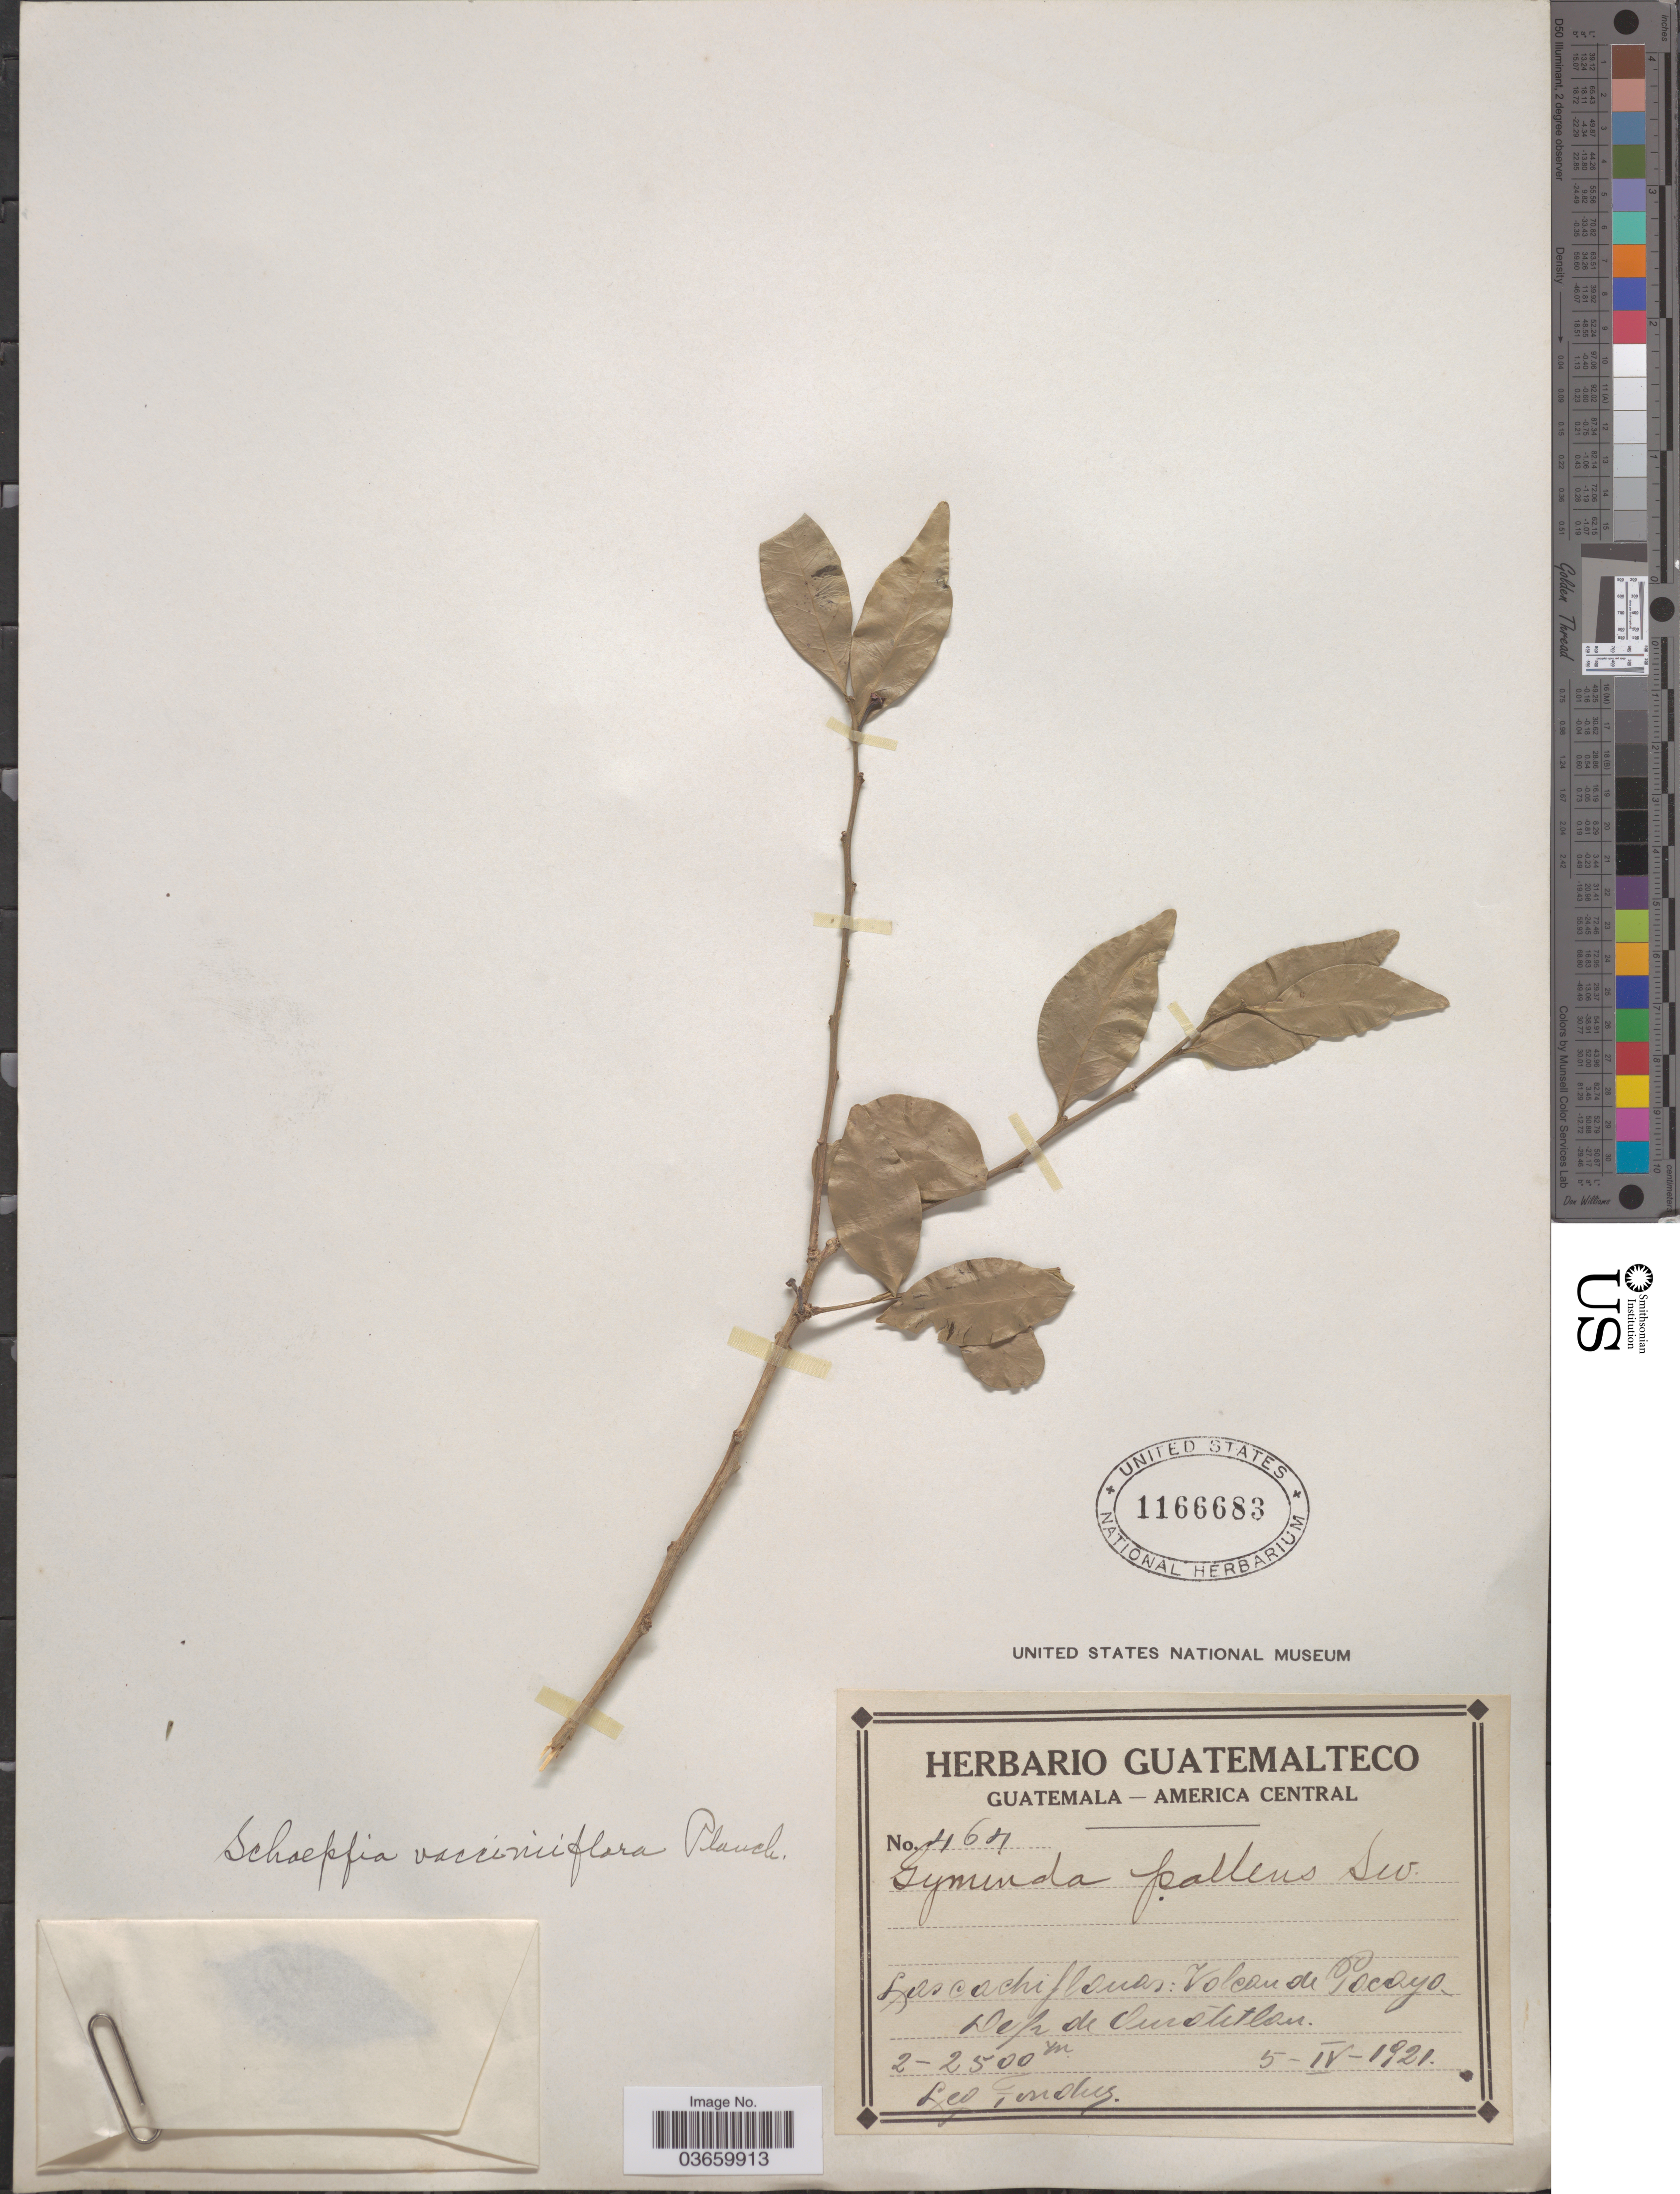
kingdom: Plantae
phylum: Tracheophyta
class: Magnoliopsida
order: Santalales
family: Schoepfiaceae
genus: Schoepfia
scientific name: Schoepfia vacciniiflora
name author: Planch. ex Hemsl.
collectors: Tonduz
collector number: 464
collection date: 1921-04-05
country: Guatemala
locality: Las Cachiflanas: Volcan de Pacaya, Dep de Amatitlan.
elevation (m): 2000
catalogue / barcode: US 1166683